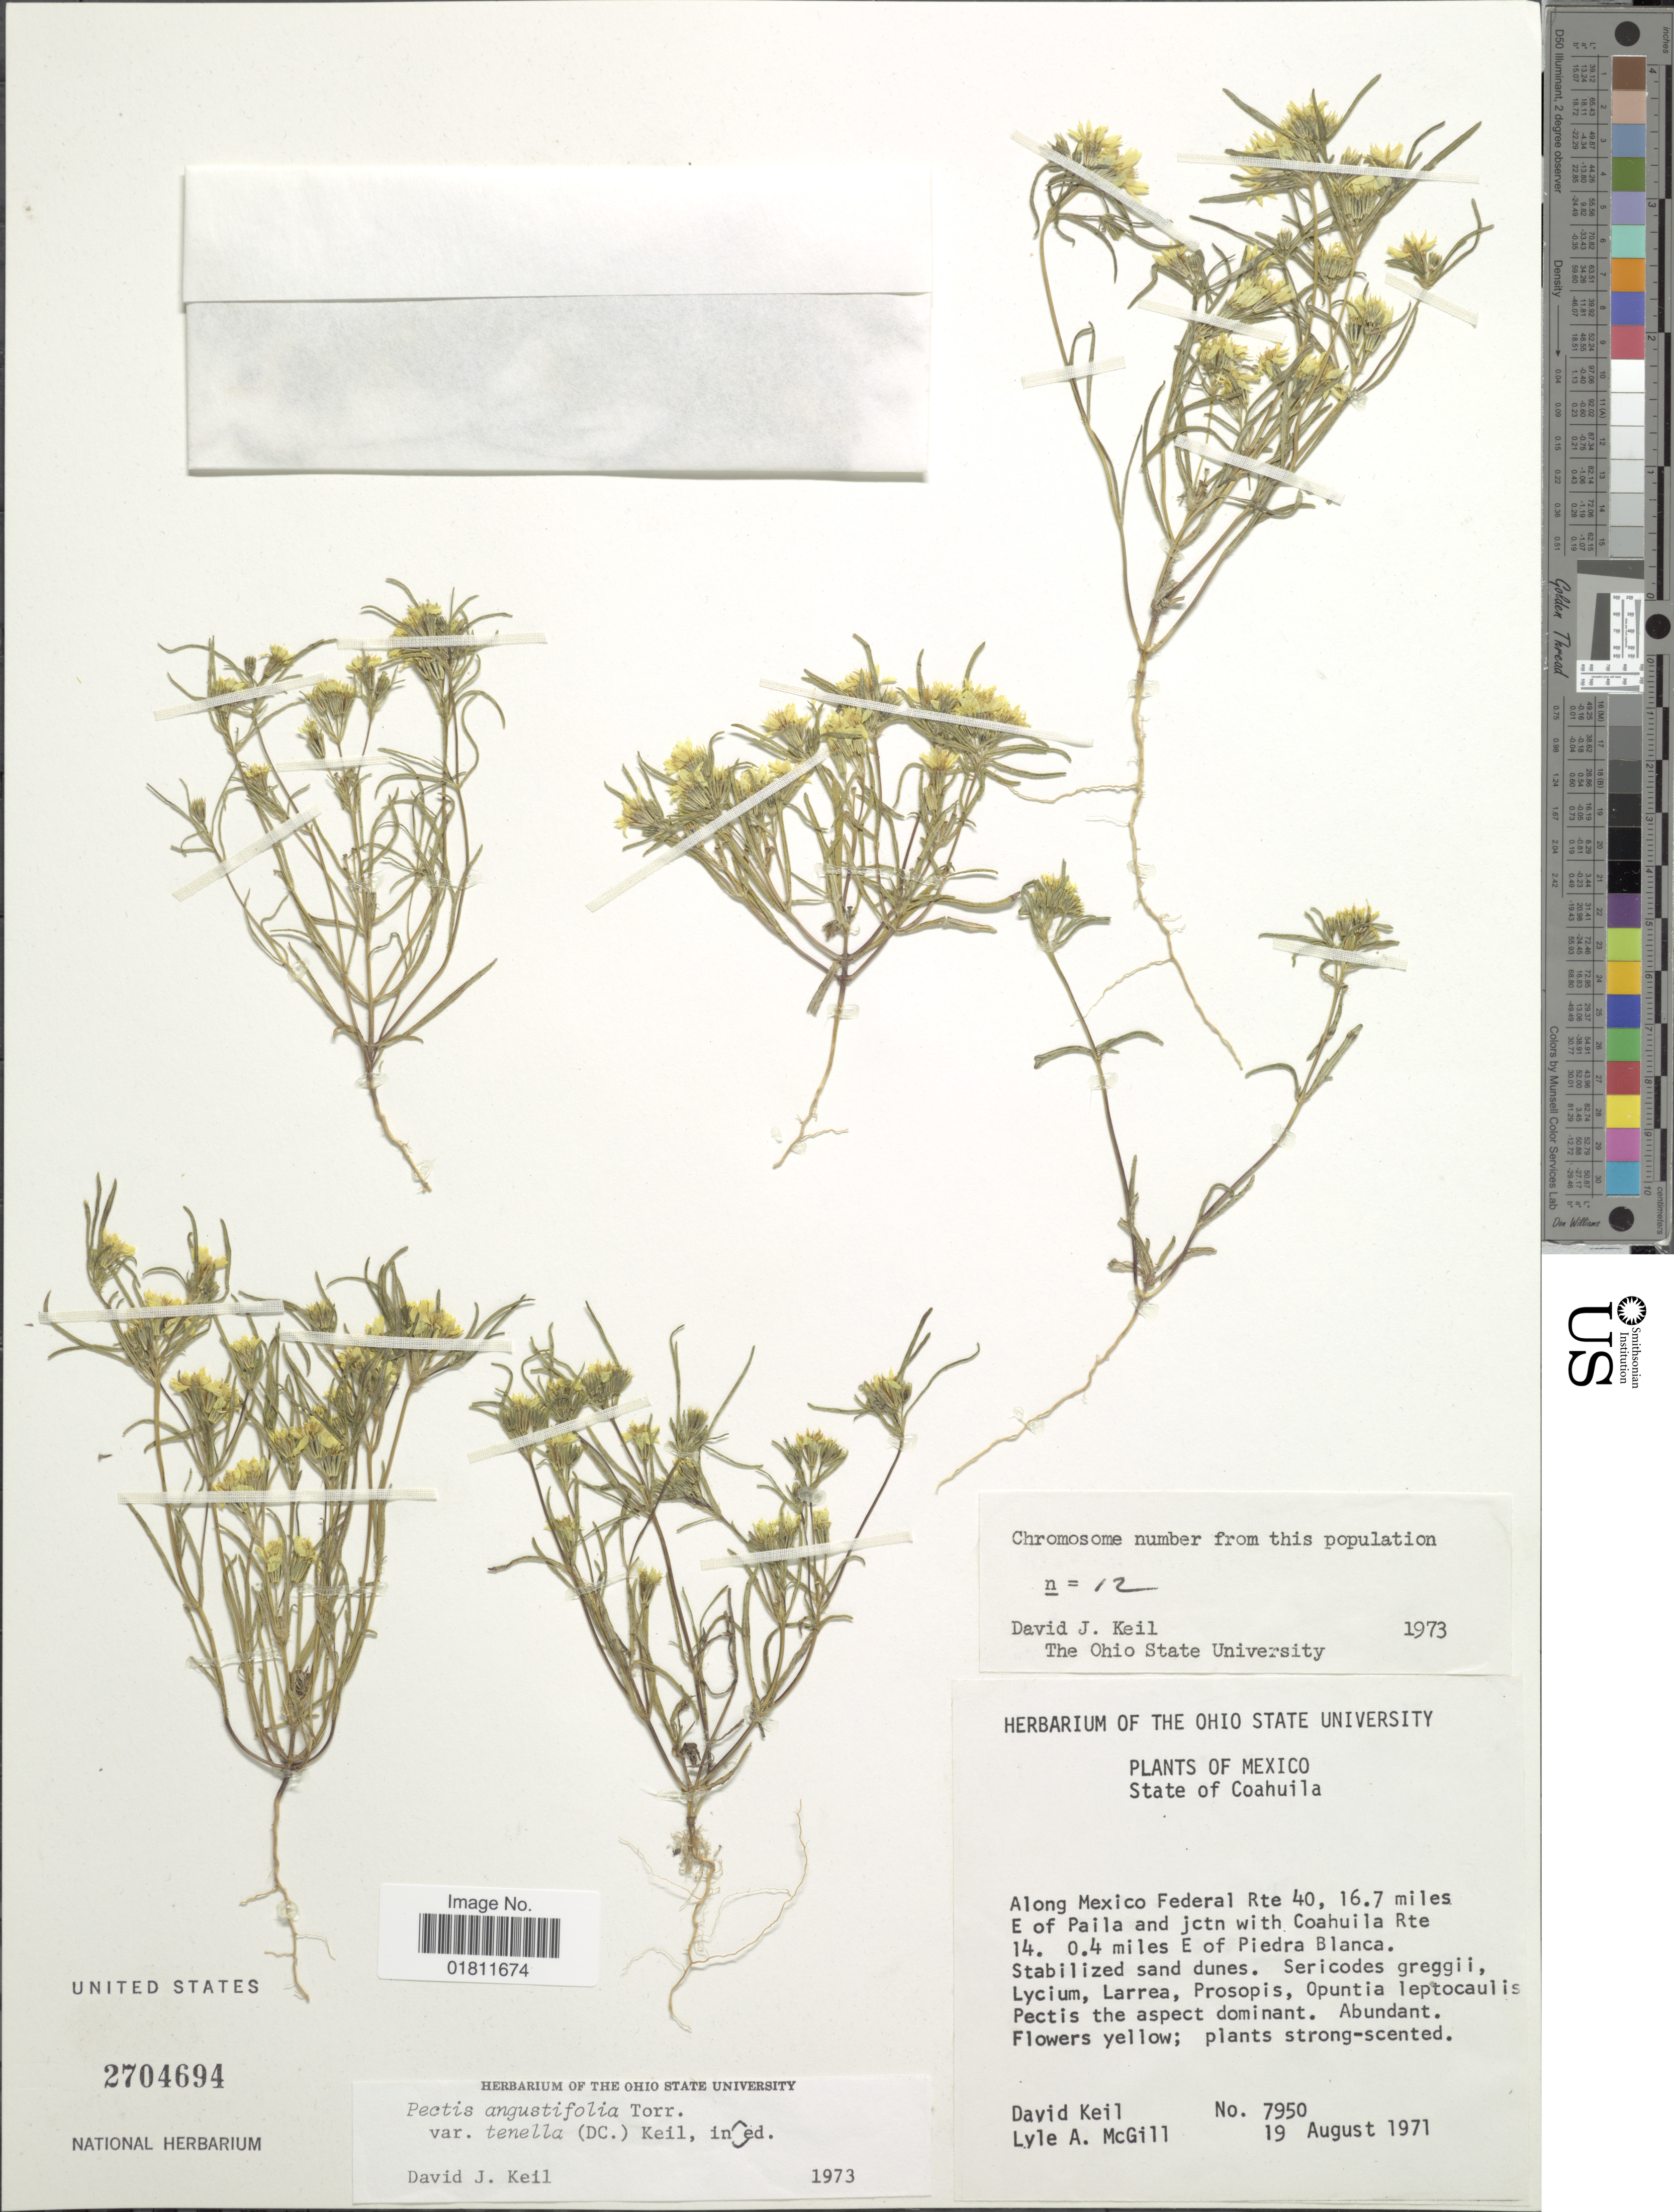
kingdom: Plantae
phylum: Tracheophyta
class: Magnoliopsida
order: Asterales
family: Asteraceae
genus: Pectis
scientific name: Pectis angustifolia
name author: Torr.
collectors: D. J. Keil & L. McGill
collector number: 7950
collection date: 1971-08-19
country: Mexico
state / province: Coahuila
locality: Mexico. State of Coahuila. Along Mexico Federal Rte 40, 16.7 miles E of Paila and jctn with Coahuila Rte 14. 0.4 miles E of Piedra Blanca.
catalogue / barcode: US 2704694